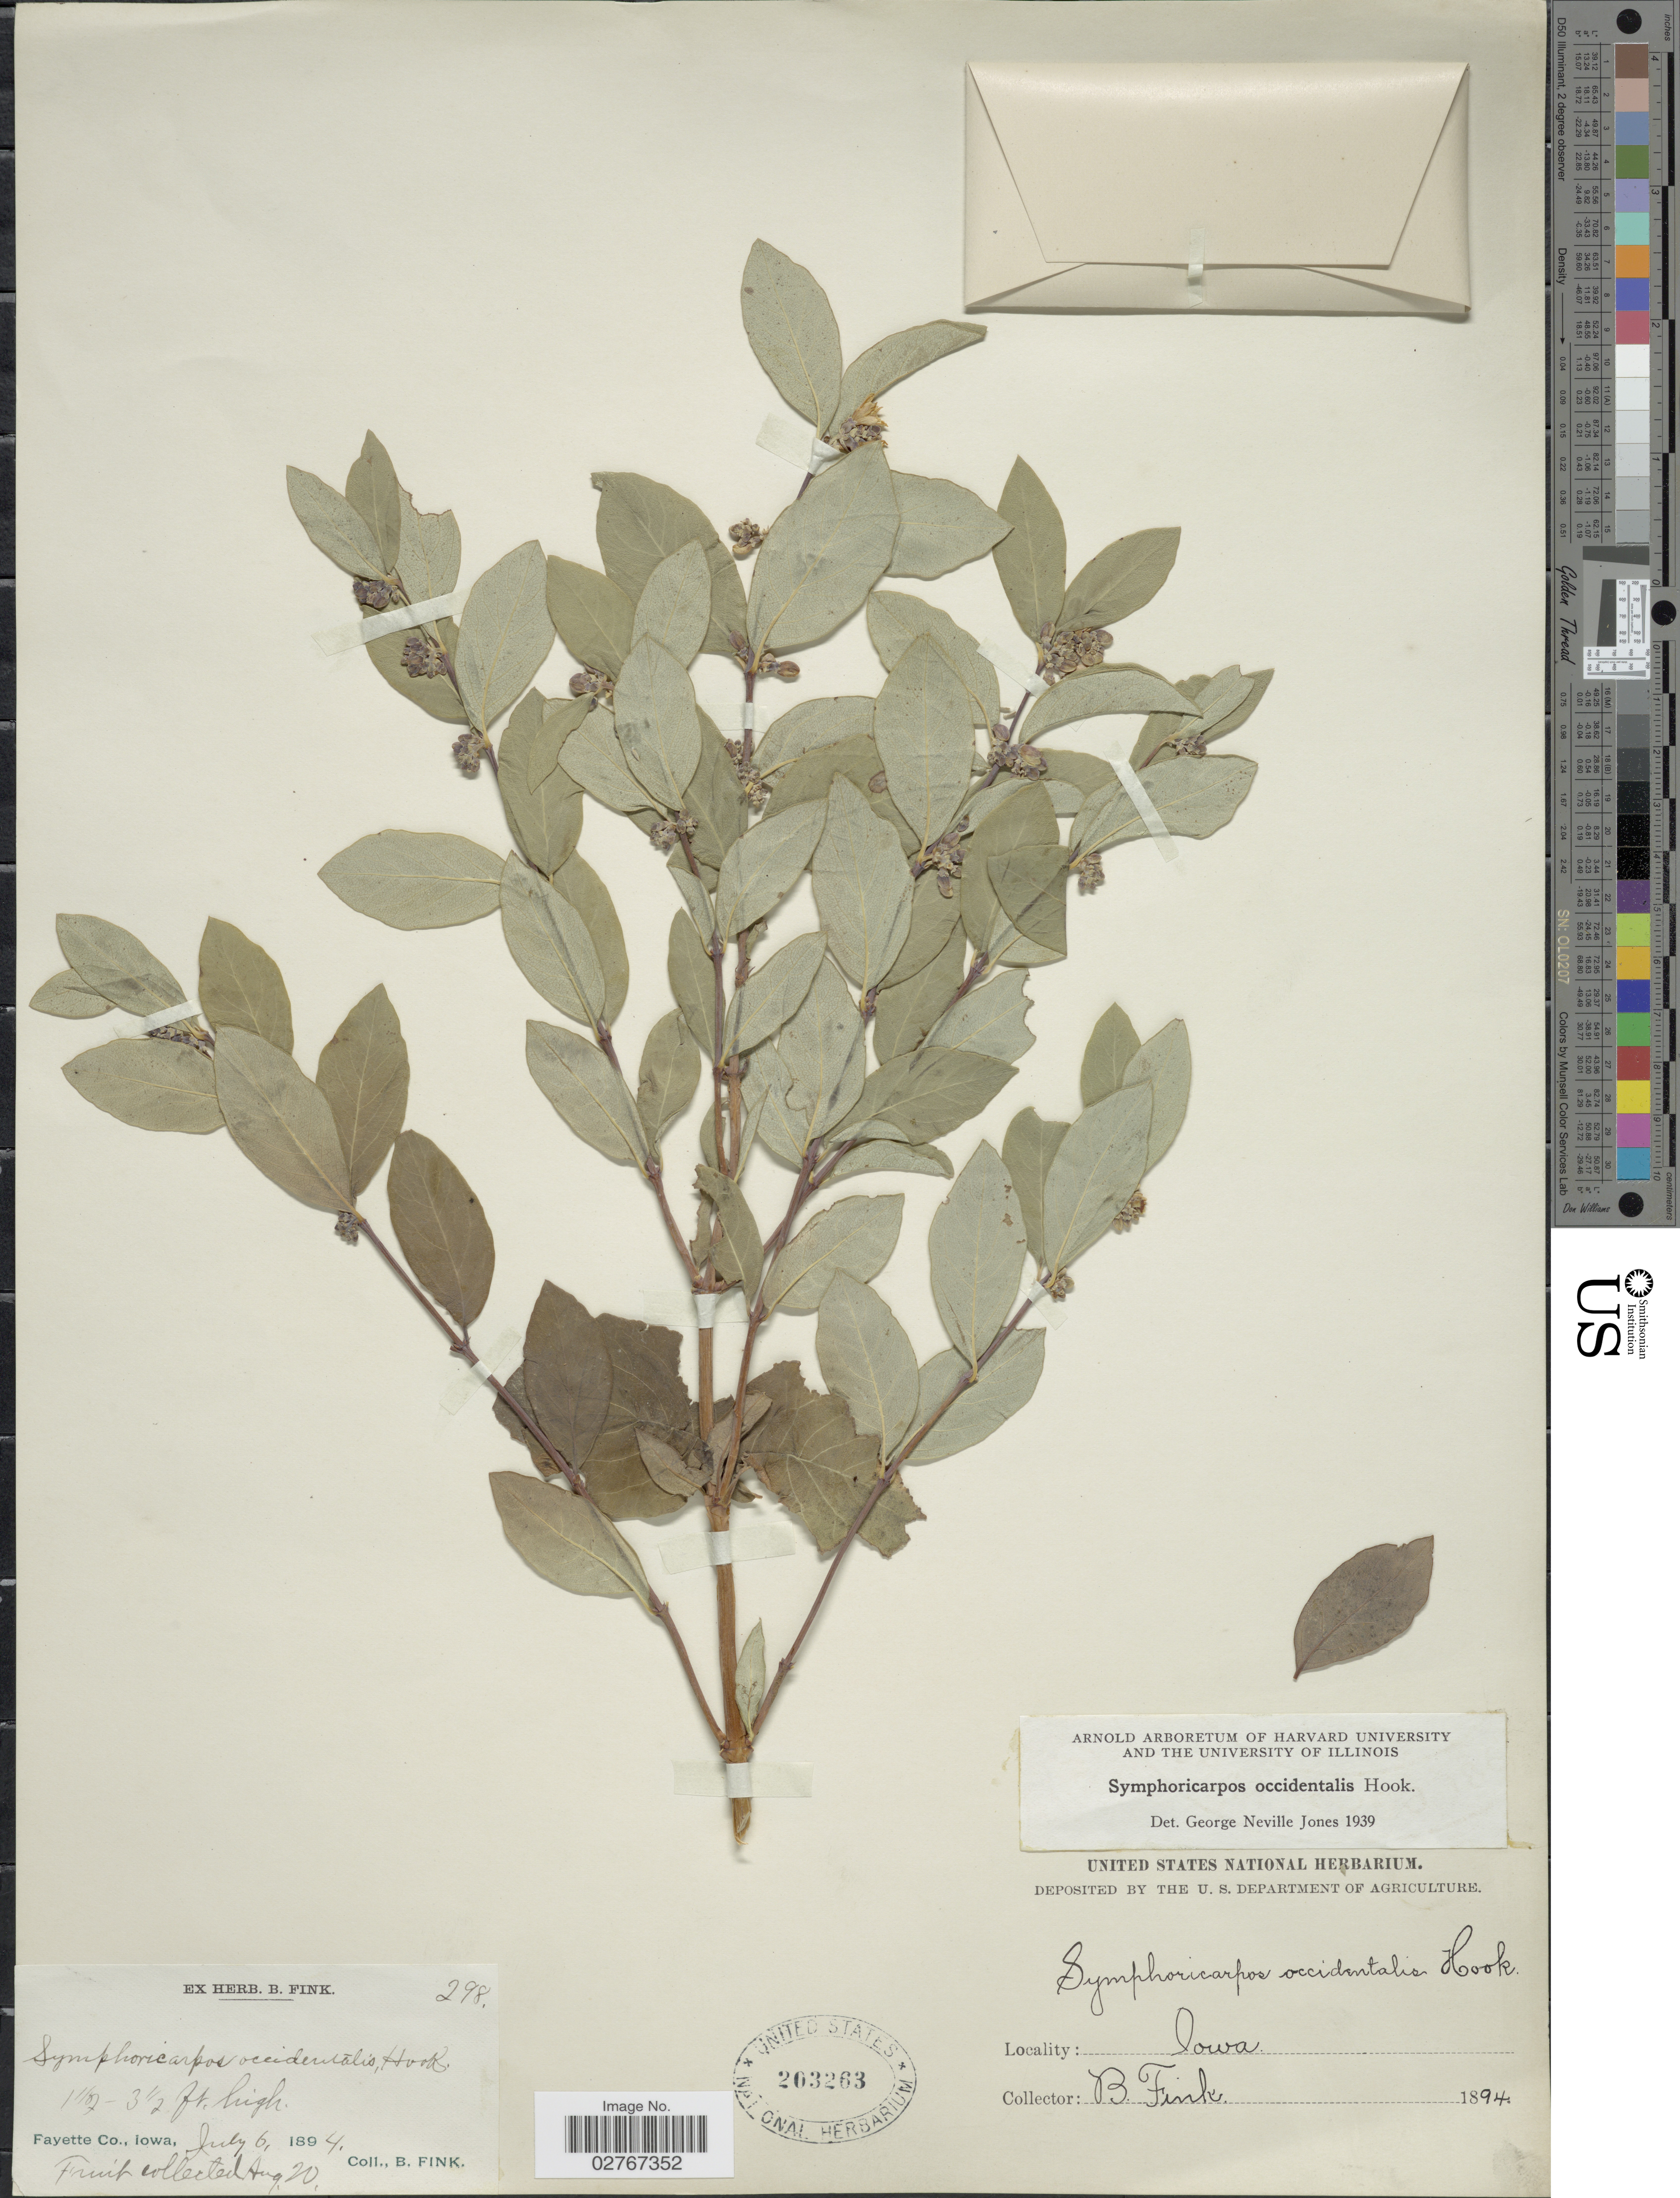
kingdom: Plantae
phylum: Tracheophyta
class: Magnoliopsida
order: Dipsacales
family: Caprifoliaceae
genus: Symphoricarpos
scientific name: Symphoricarpos occidentalis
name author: (R. Br.) Hook.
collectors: B. Fink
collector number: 298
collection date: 1894-07-06/1894-08-20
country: United States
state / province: Iowa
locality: Fayette Co.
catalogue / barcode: US 203263